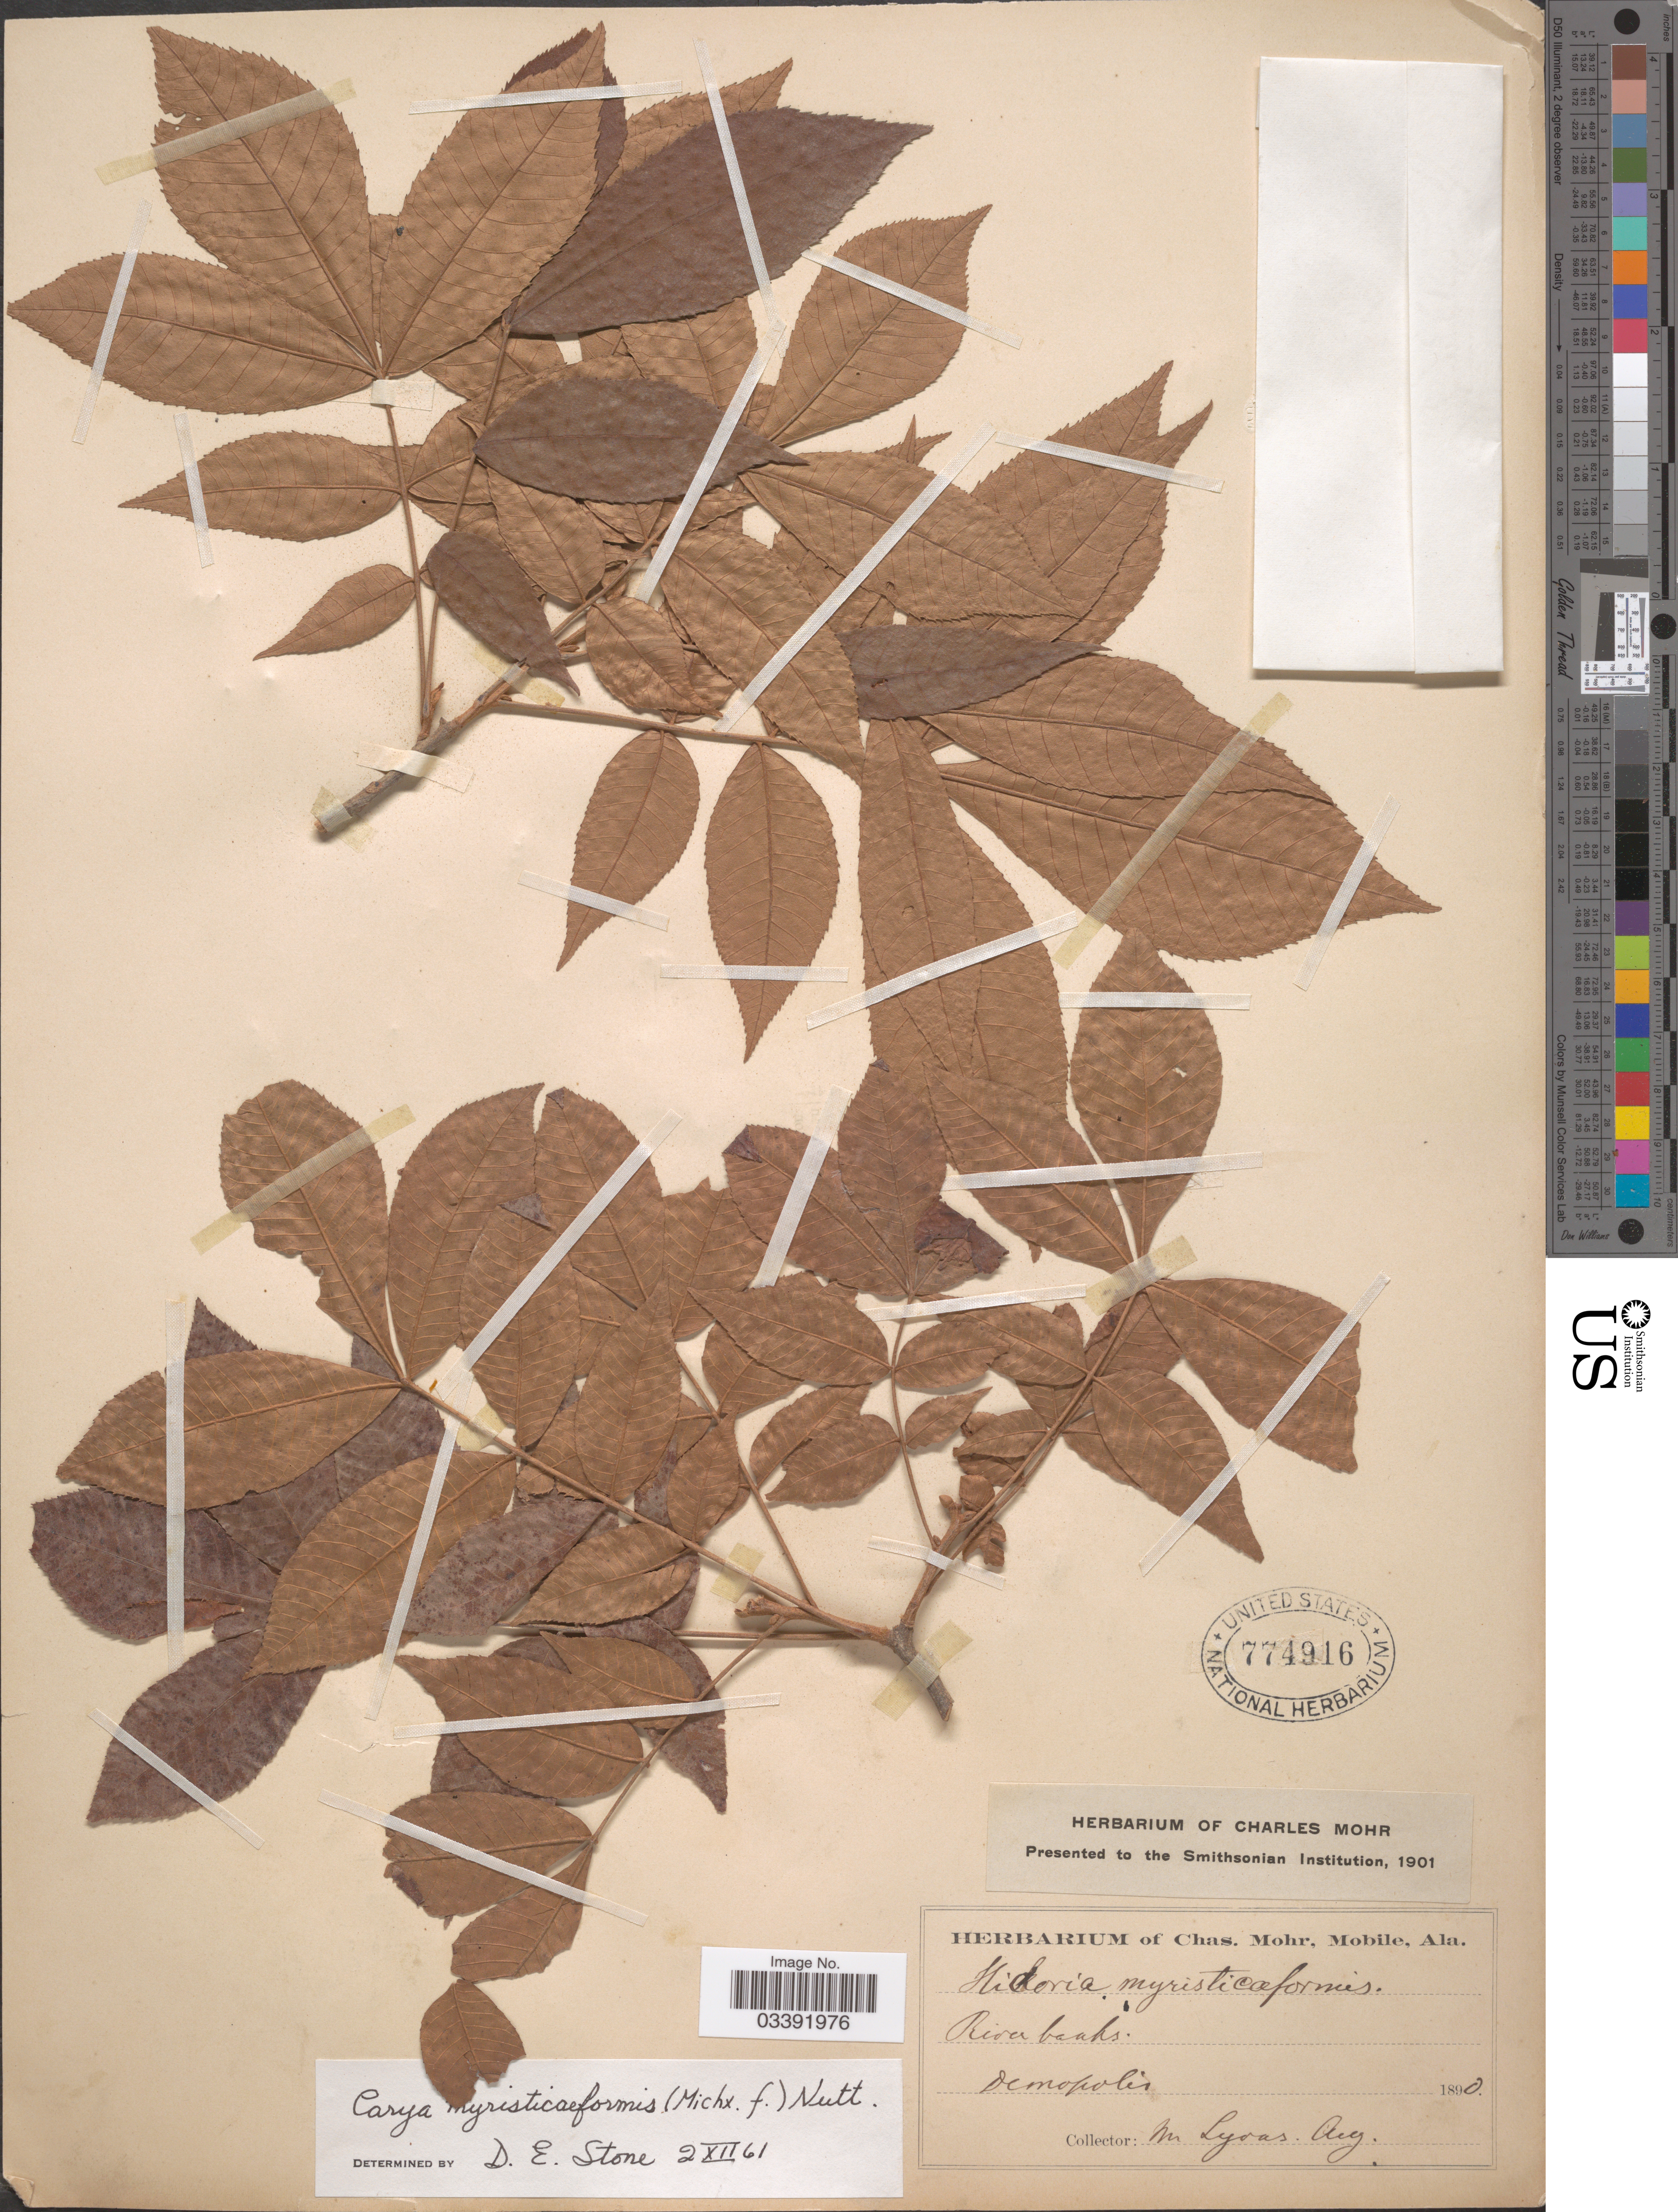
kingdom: Plantae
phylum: Tracheophyta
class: Magnoliopsida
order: Fagales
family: Juglandaceae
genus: Carya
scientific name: Carya myristiciformis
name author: (F. Michx.) Nutt.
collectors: Mr. Lyons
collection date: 1890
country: United States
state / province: Alabama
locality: Demopolis.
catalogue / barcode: US 774916